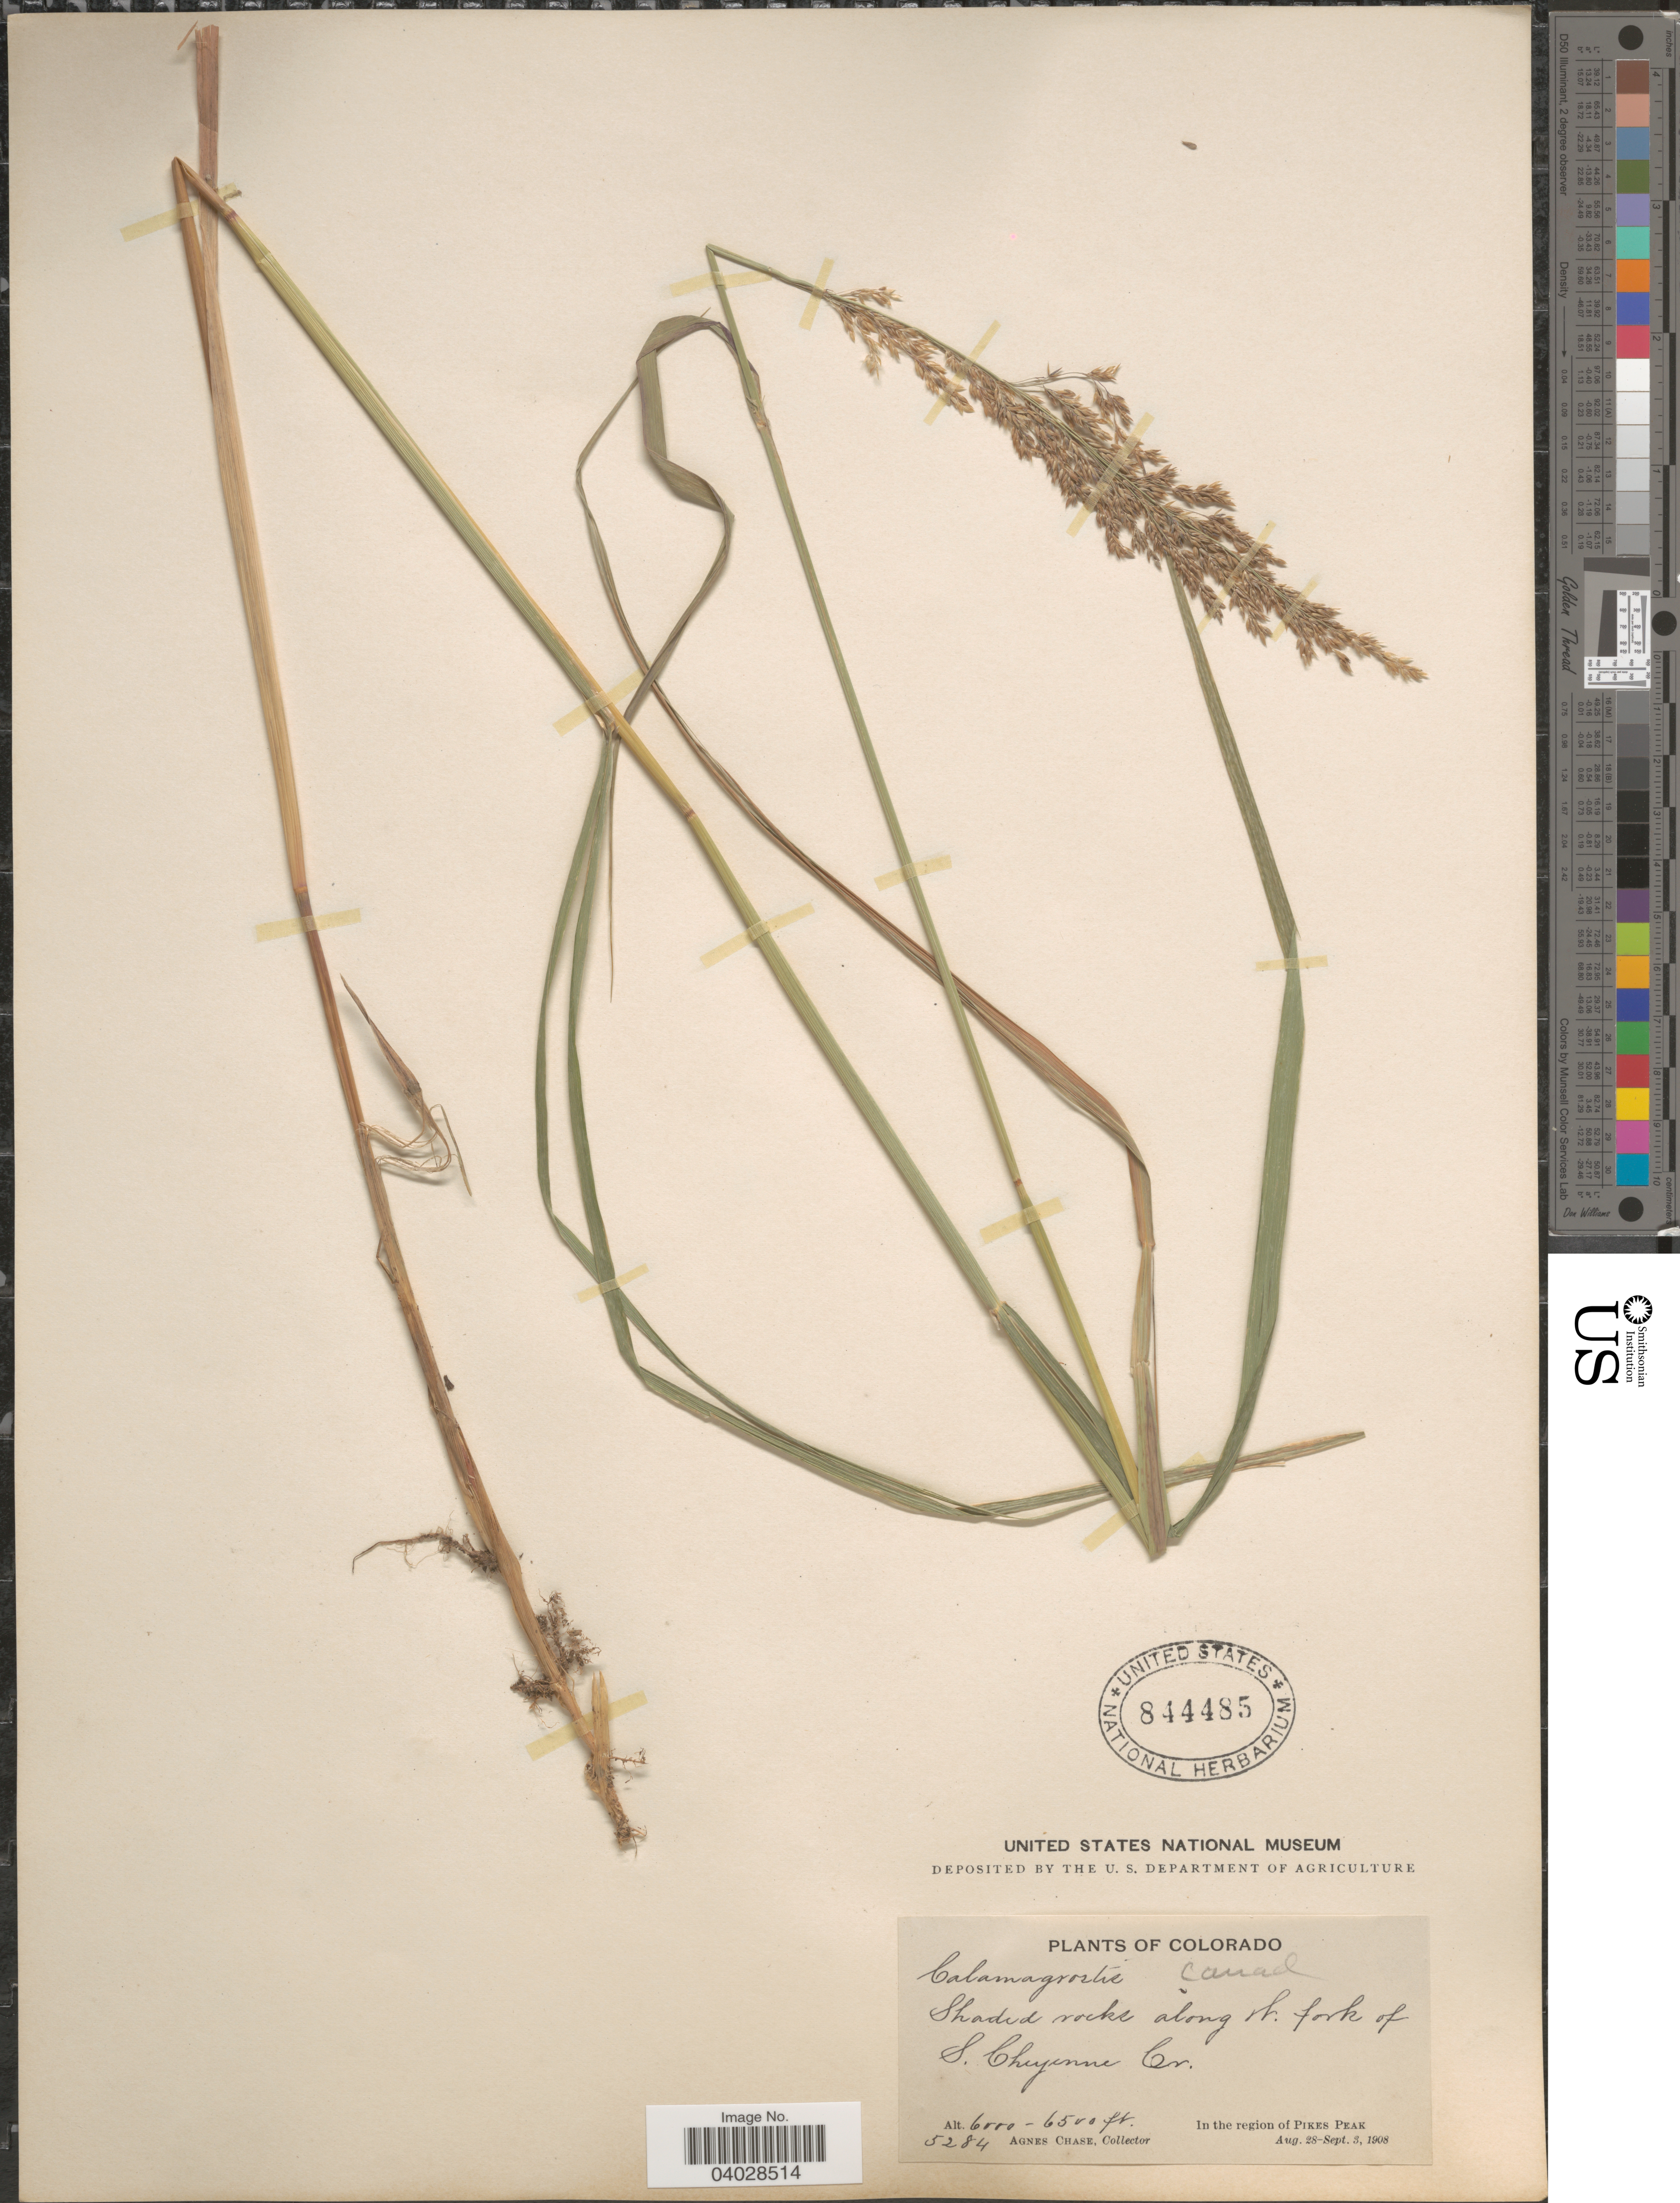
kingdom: Plantae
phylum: Tracheophyta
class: Liliopsida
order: Poales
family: Poaceae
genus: Calamagrostis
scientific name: Calamagrostis canadensis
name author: (Michx.) P. Beauv.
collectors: A. Chase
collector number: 5284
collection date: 1908-08-28/1908-09-03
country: United States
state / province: Colorado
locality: Shaded rocks along W. fork of S. Cheyenne Cr. In the region of Pikes Peak.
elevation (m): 1829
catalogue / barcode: US 844485